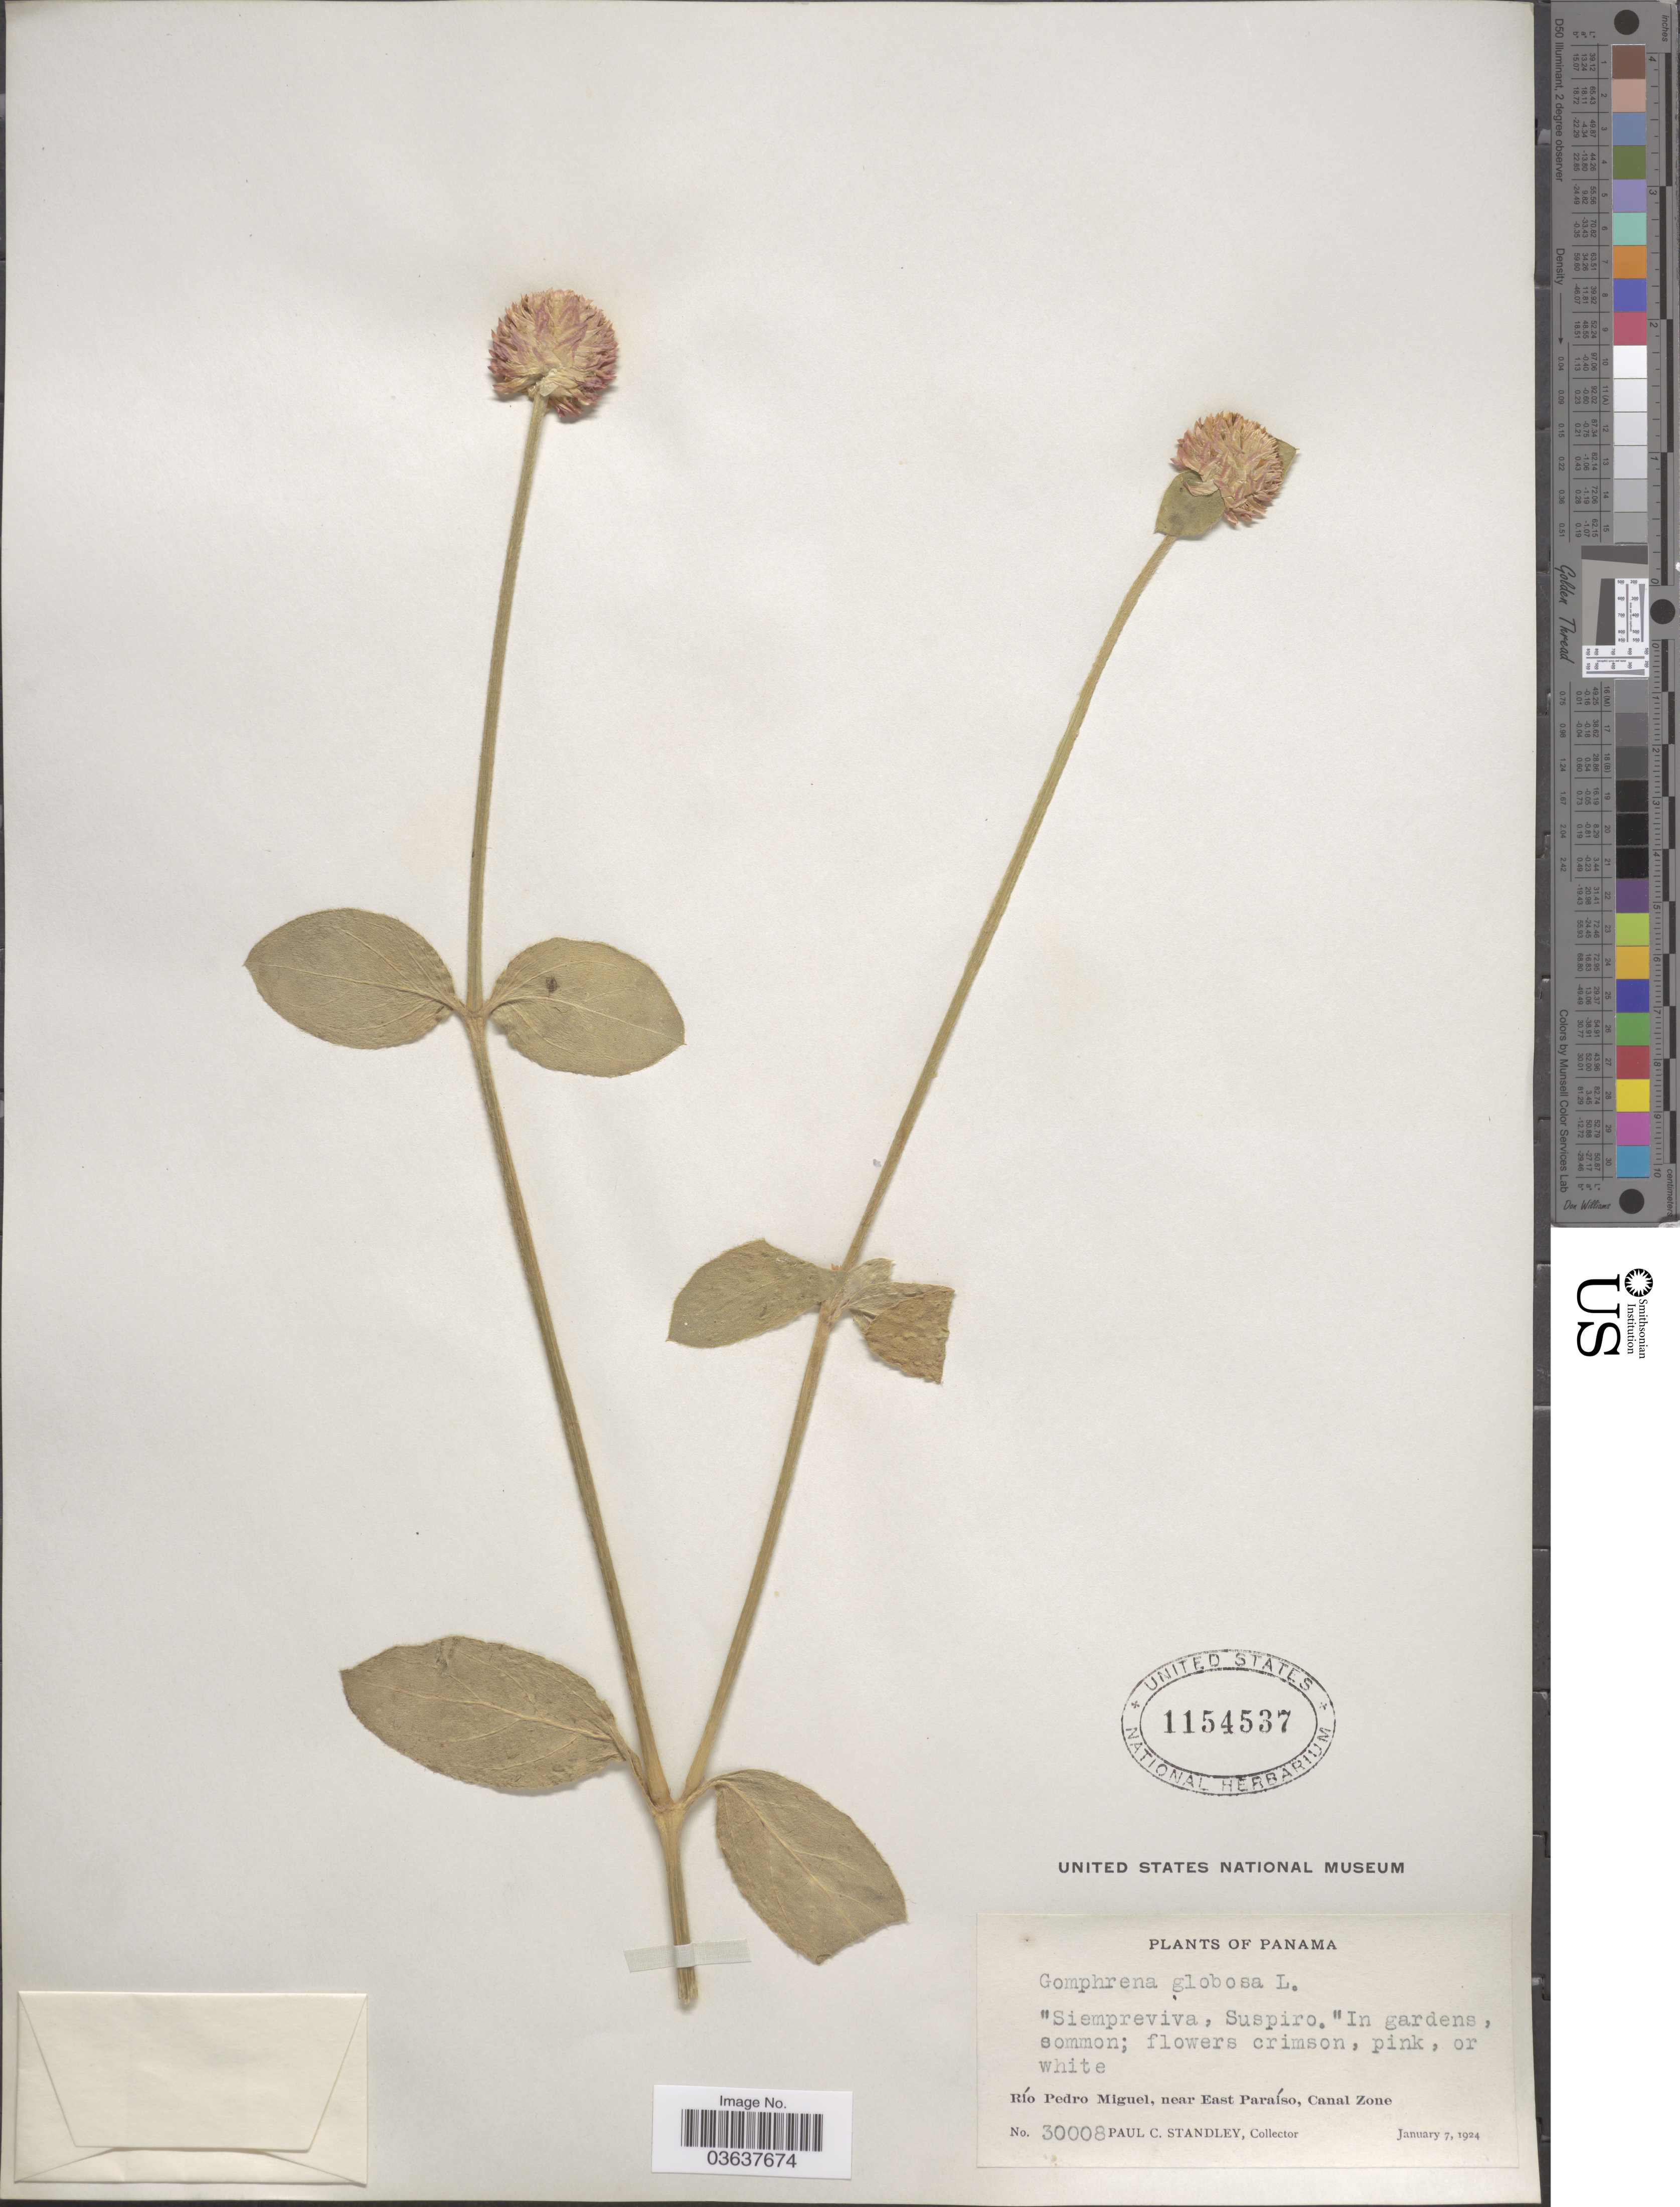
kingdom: Plantae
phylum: Tracheophyta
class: Magnoliopsida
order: Caryophyllales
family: Amaranthaceae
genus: Gomphrena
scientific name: Gomphrena globosa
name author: L.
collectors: P. C. Standley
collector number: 30008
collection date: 1924-01-07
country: Panama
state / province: Colón / Panamá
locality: In gardens, common. Río Pedro Miguel, near East Paraíso, Canal Zone.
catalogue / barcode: US 1154537